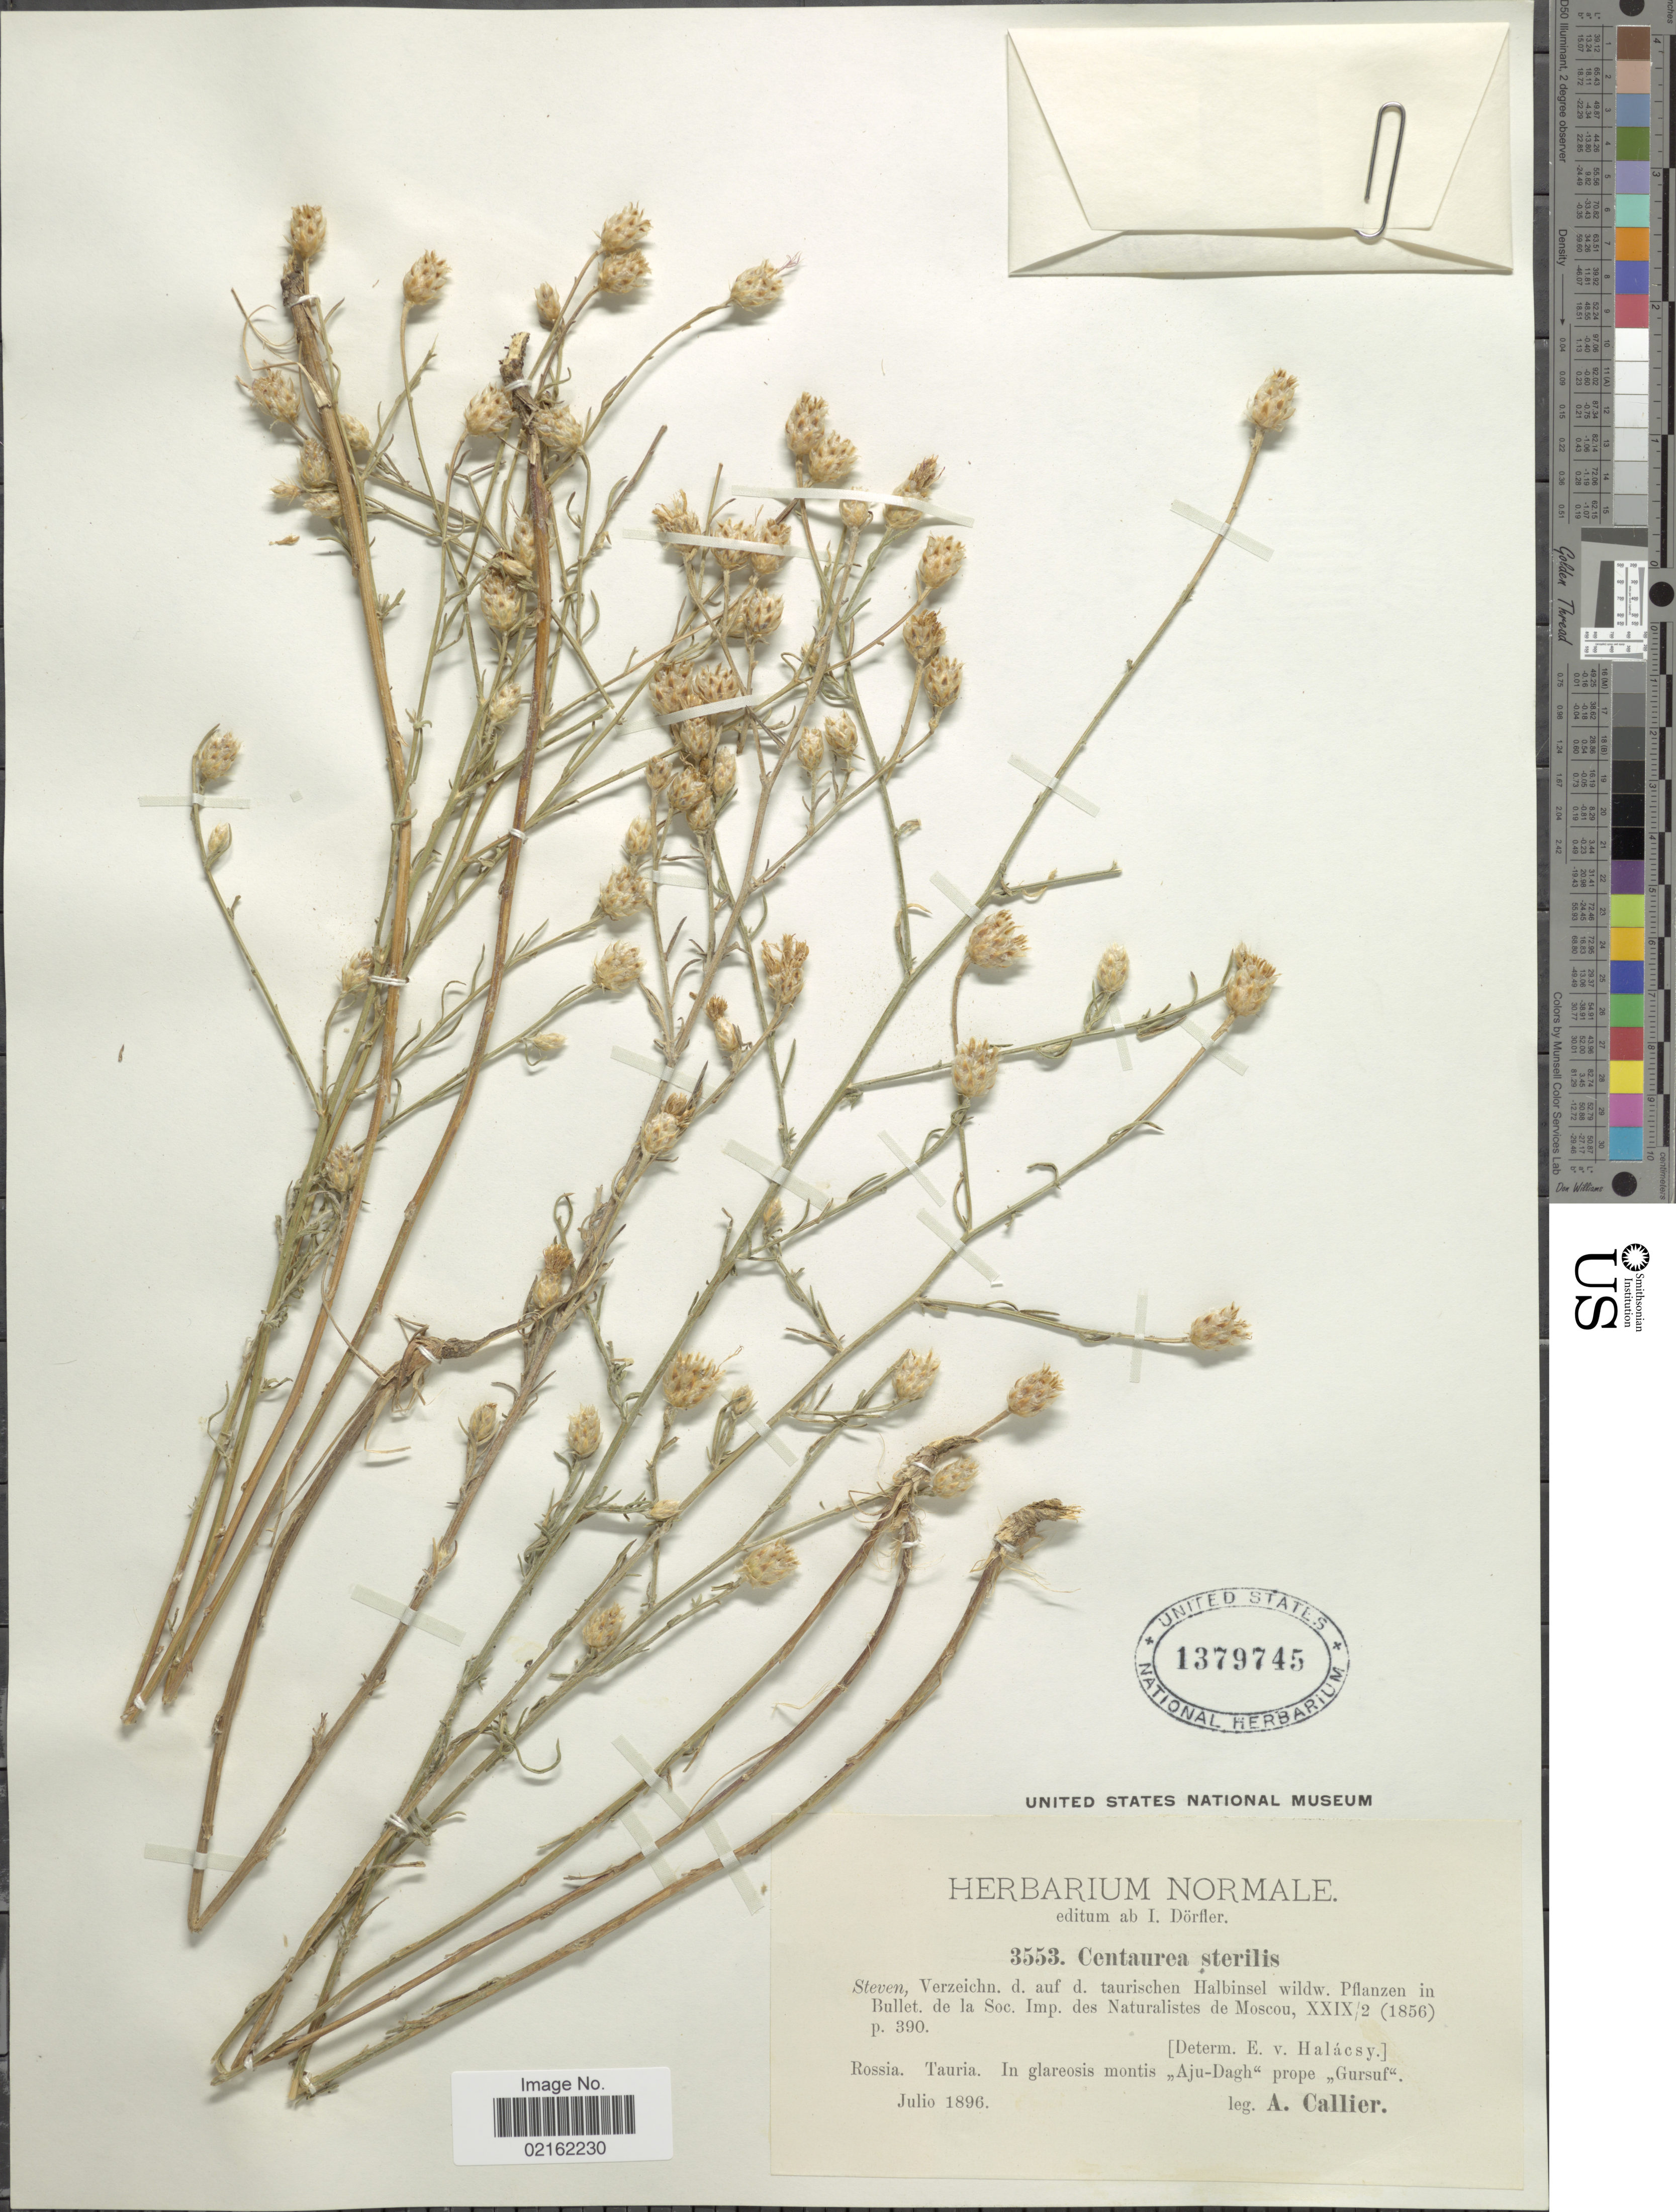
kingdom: Plantae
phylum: Tracheophyta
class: Magnoliopsida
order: Asterales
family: Asteraceae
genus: Centaurea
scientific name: Centaurea sterilis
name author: Steven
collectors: A. Callier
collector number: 3553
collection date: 1896-07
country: Ukraine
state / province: Crimea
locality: Rossia, Tauria, In glareosis montis "Aju-Dagh" prope "Gursuf"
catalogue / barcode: US 1379745